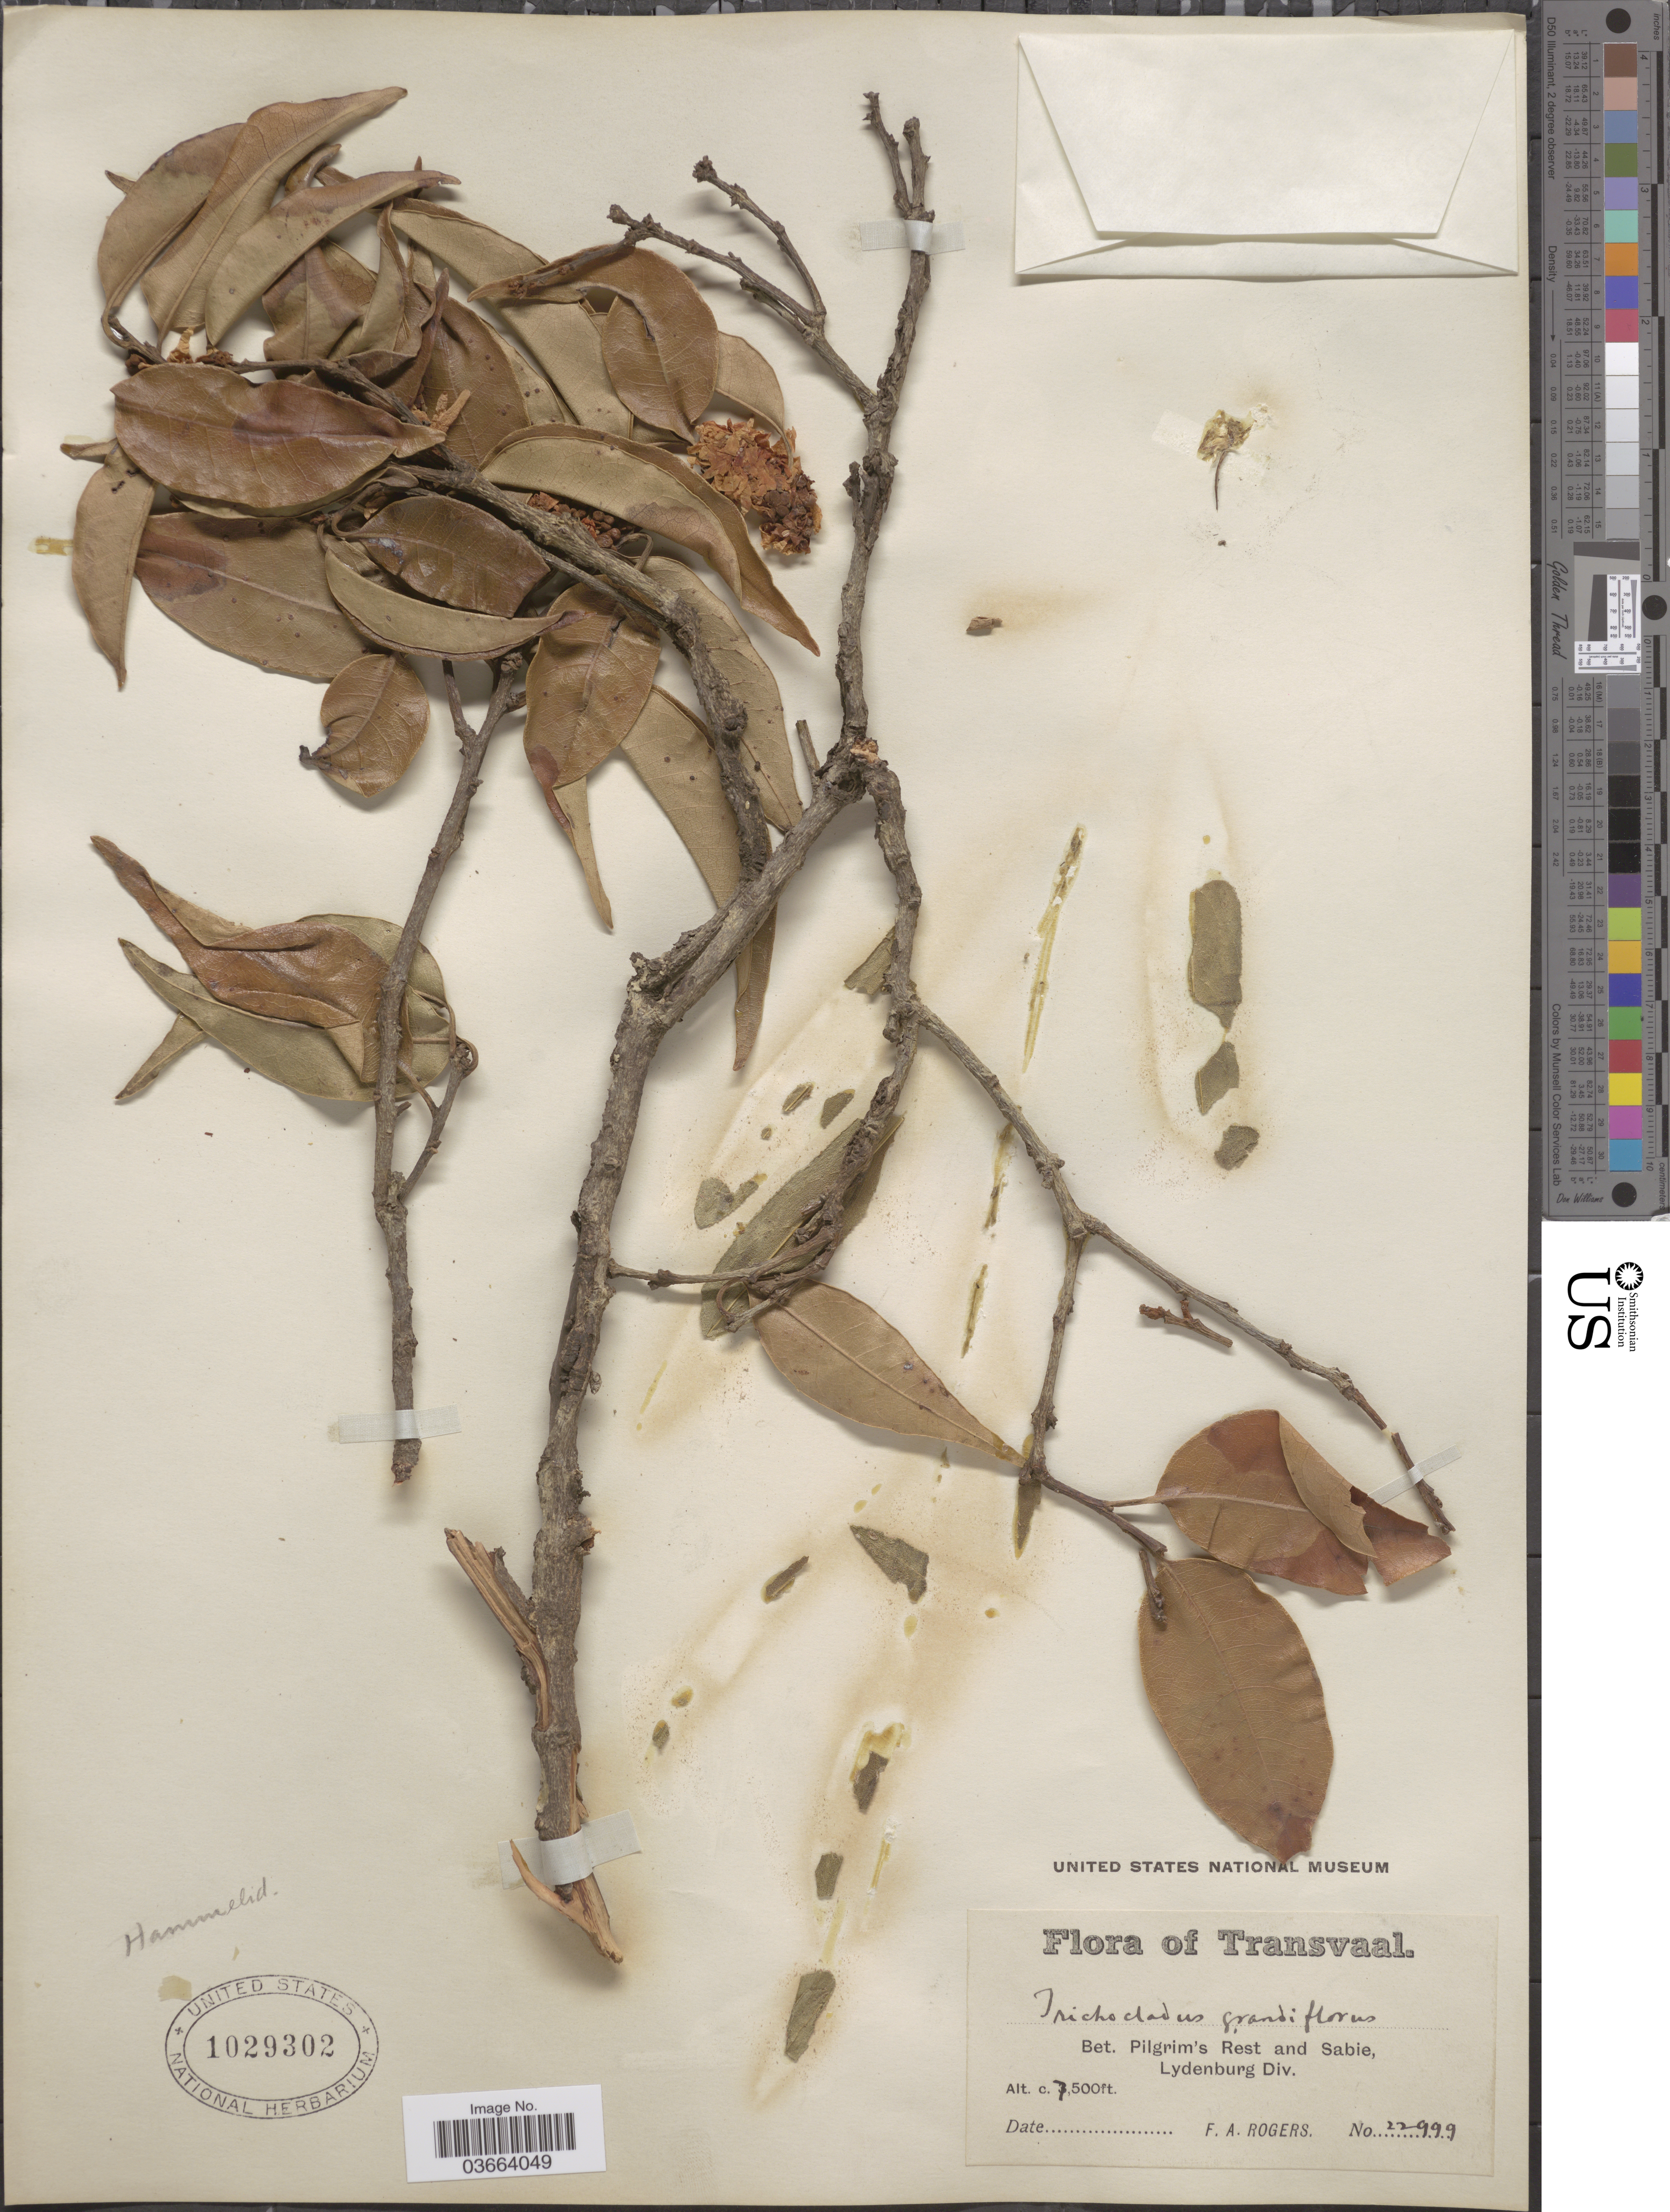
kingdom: Plantae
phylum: Tracheophyta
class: Magnoliopsida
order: Saxifragales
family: Hamamelidaceae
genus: Trichocladus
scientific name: Trichocladus grandiflorus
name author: Oliv.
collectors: F. A. Rogers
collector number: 22999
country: South Africa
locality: Transvaal. Bet. Pilgrim's Rest and Sabie, Lydenburg Div.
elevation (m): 2286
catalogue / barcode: US 1029302